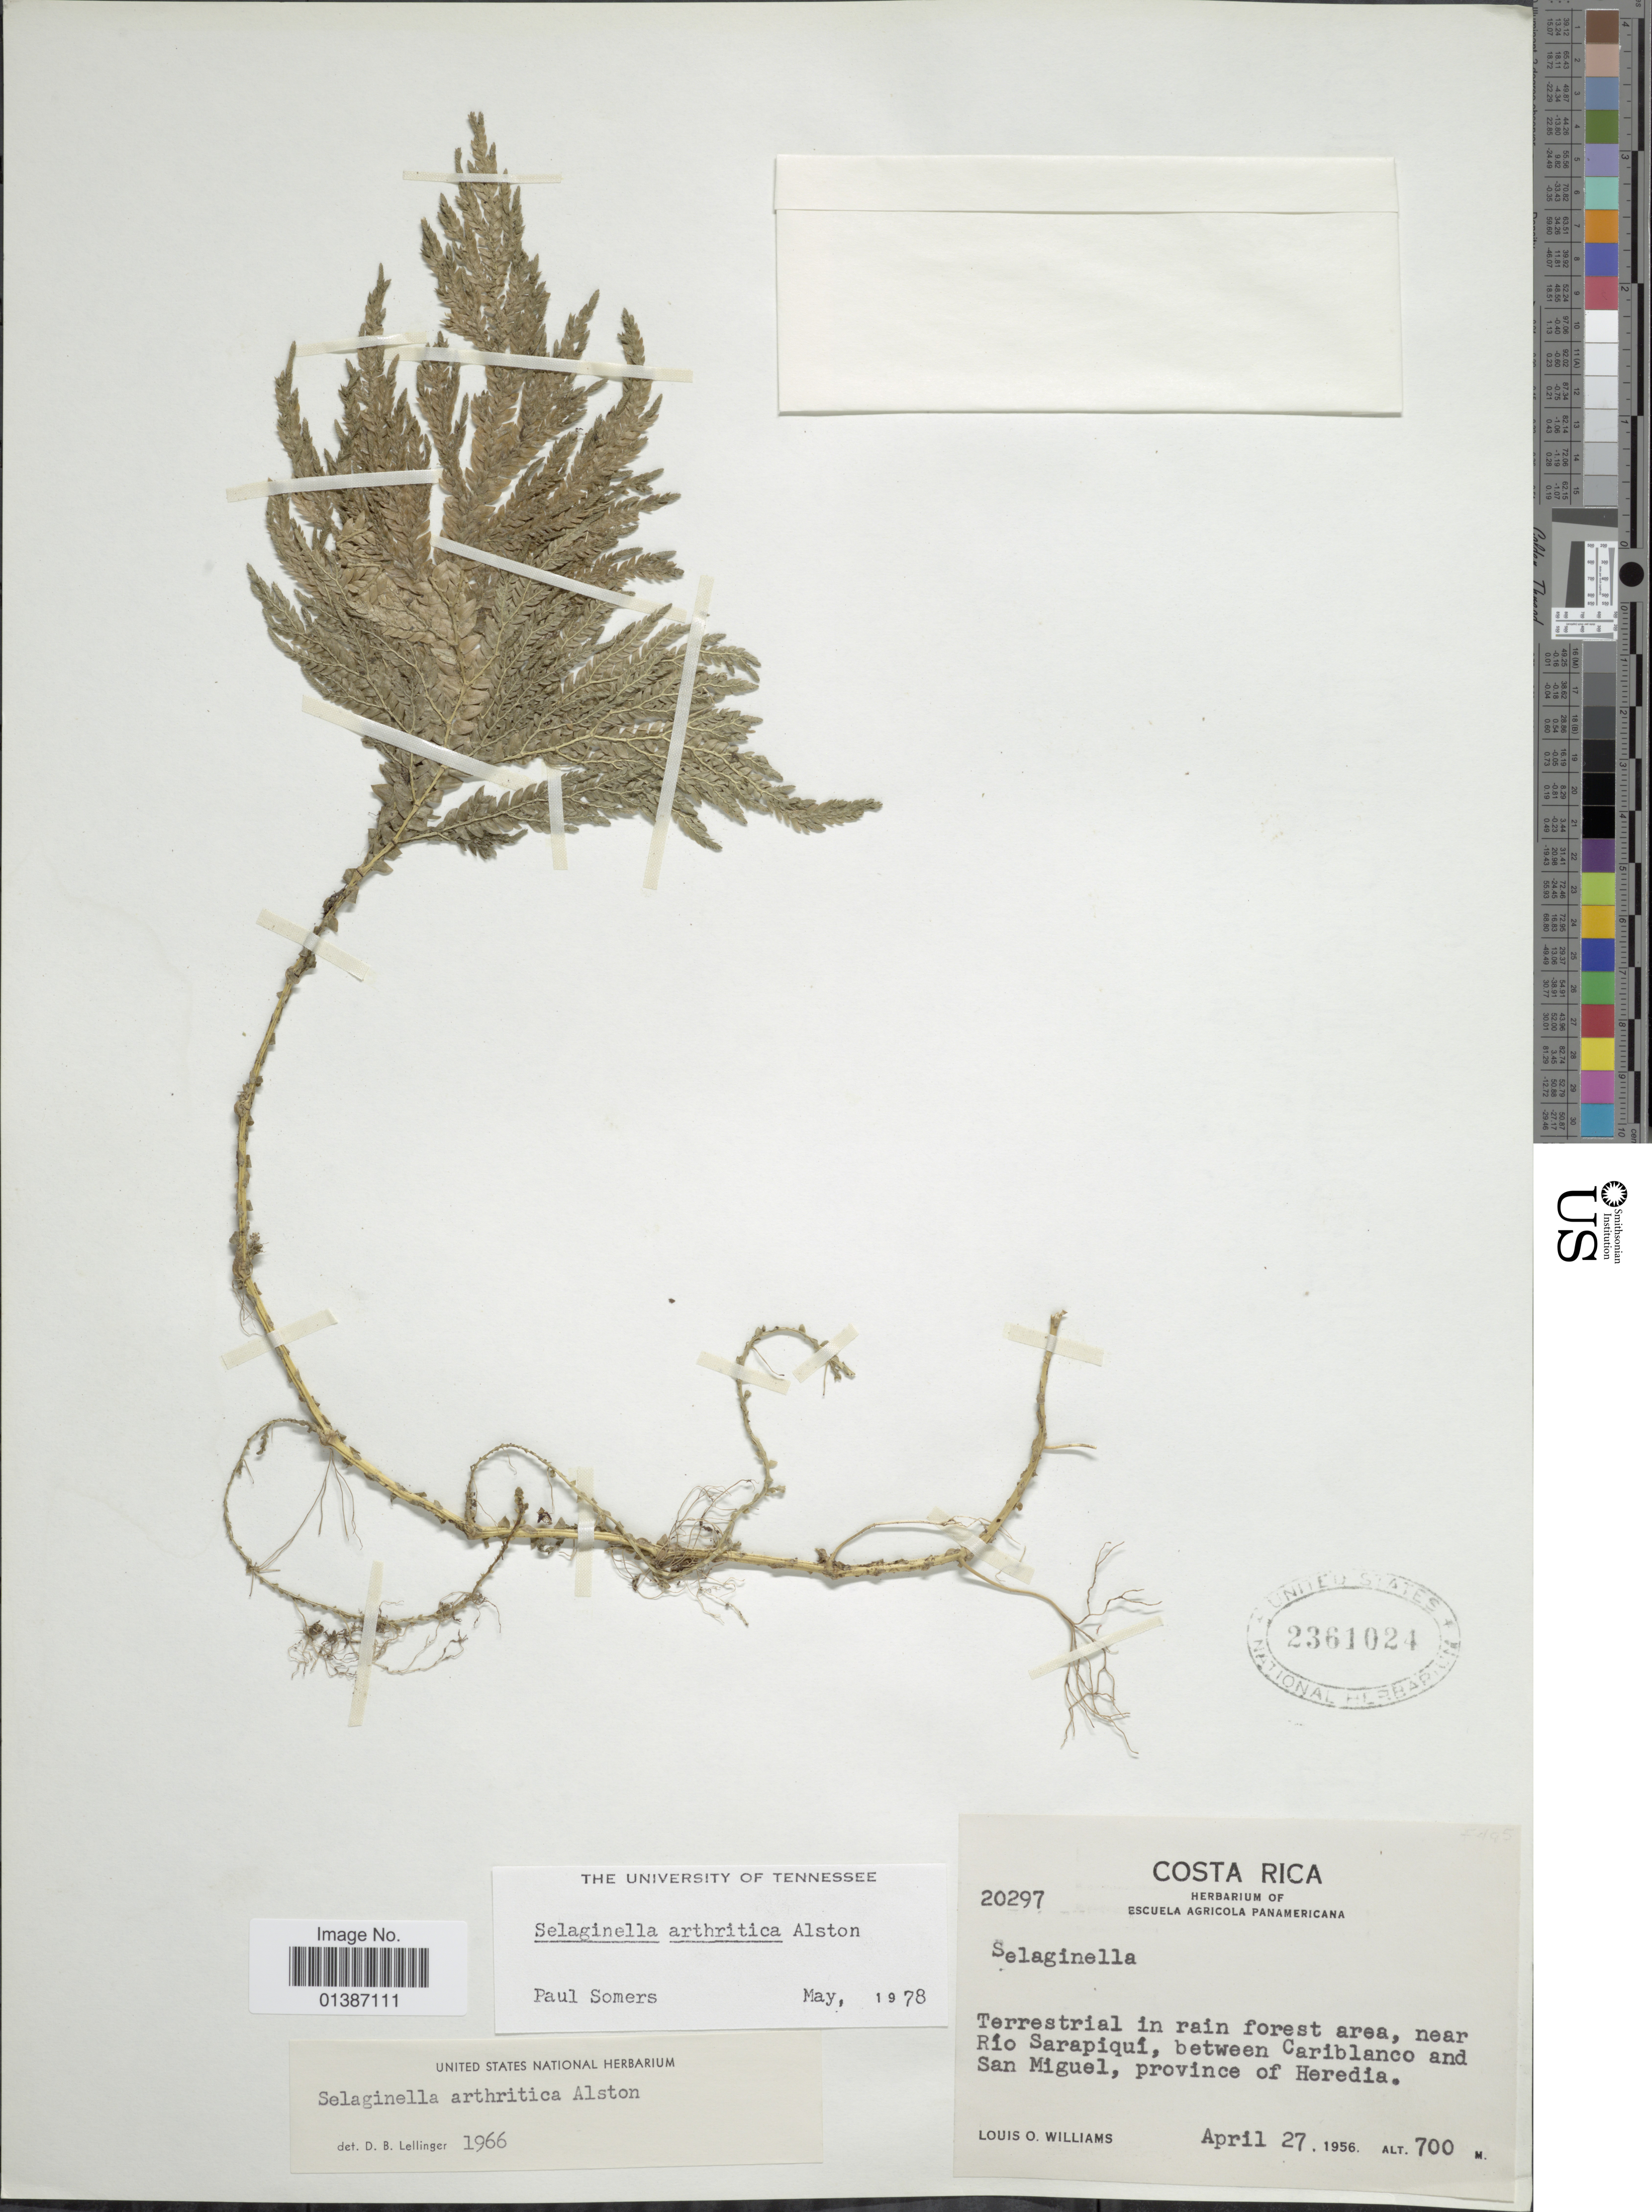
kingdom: Plantae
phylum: Tracheophyta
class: Lycopodiopsida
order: Selaginellales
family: Selaginellaceae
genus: Selaginella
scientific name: Selaginella arthritica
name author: Alston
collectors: L. O. Williams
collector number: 20297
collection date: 1956-04-27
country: Costa Rica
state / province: Heredia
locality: Terrestrial in rain forest area, near Río Sarapiquí, between Cariblanco and San Miguel, province of Heredia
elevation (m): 700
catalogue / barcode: US 2361024